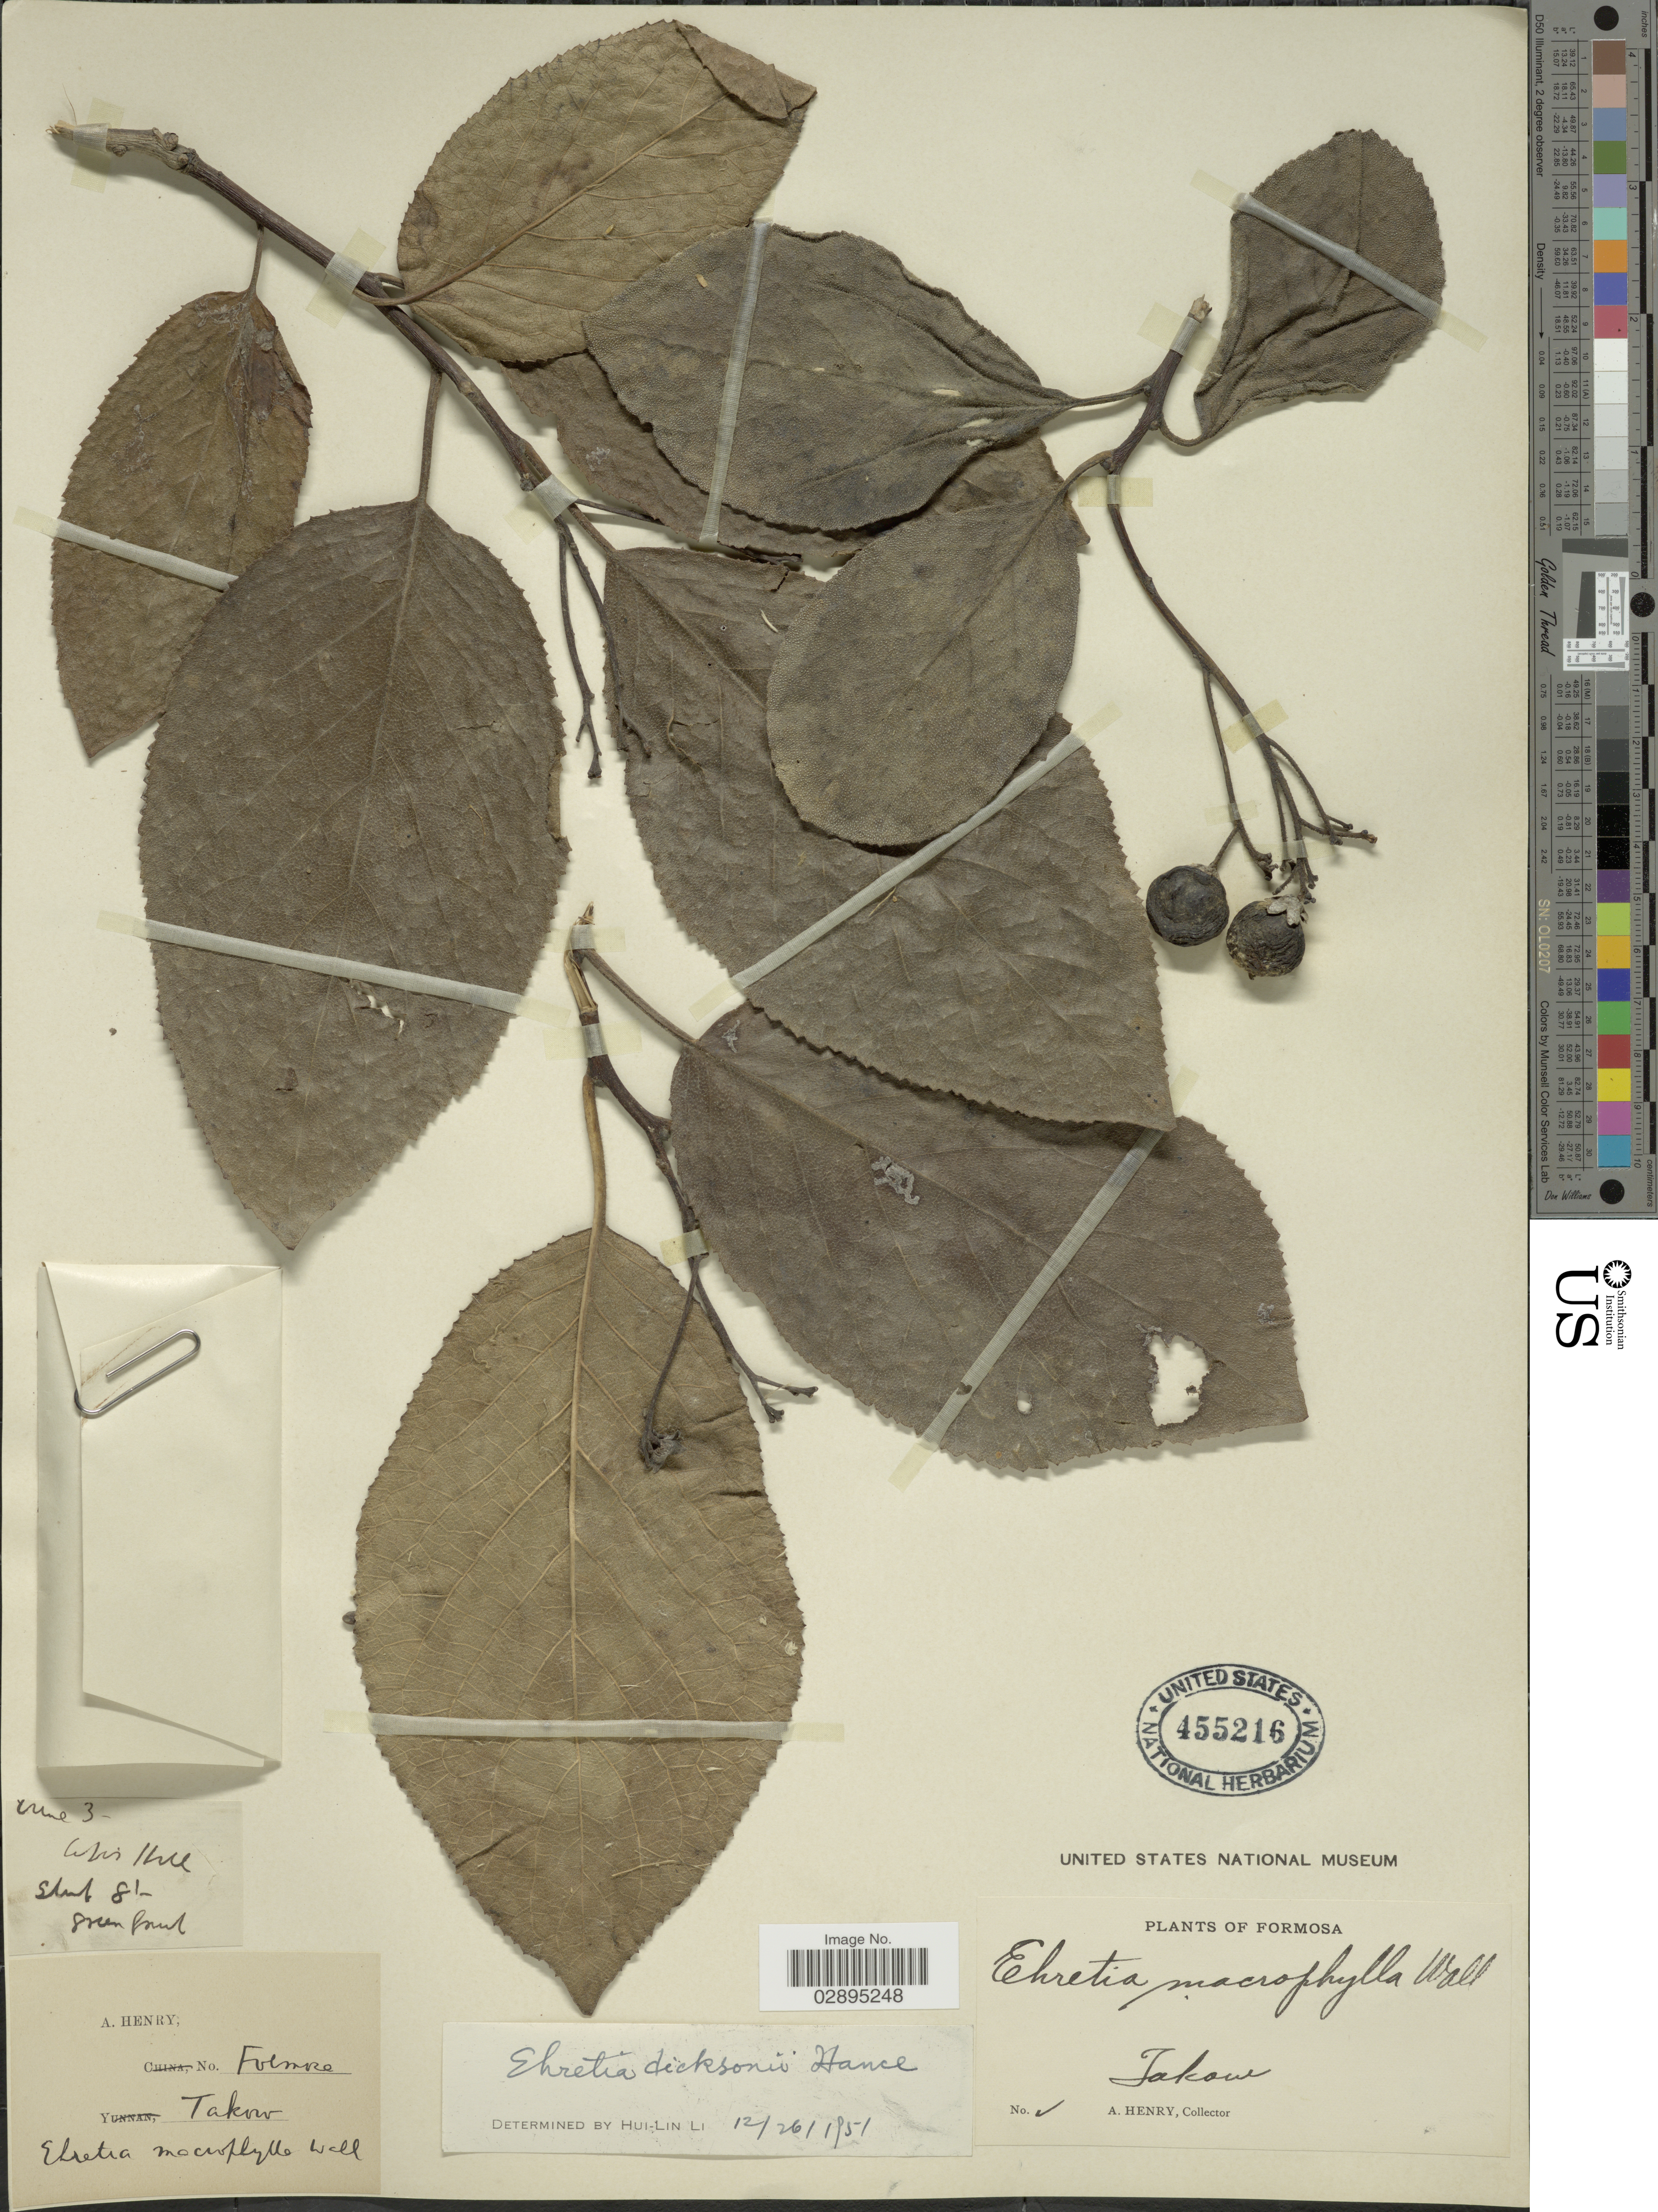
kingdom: Plantae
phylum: Tracheophyta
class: Magnoliopsida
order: Boraginales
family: Ehretiaceae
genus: Ehretia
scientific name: Ehretia dicksonii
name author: Hance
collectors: A. Henry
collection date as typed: Transcribed d/m/y: /6/3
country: Taiwan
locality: Ape's Hill. Takow.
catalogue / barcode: US 455216